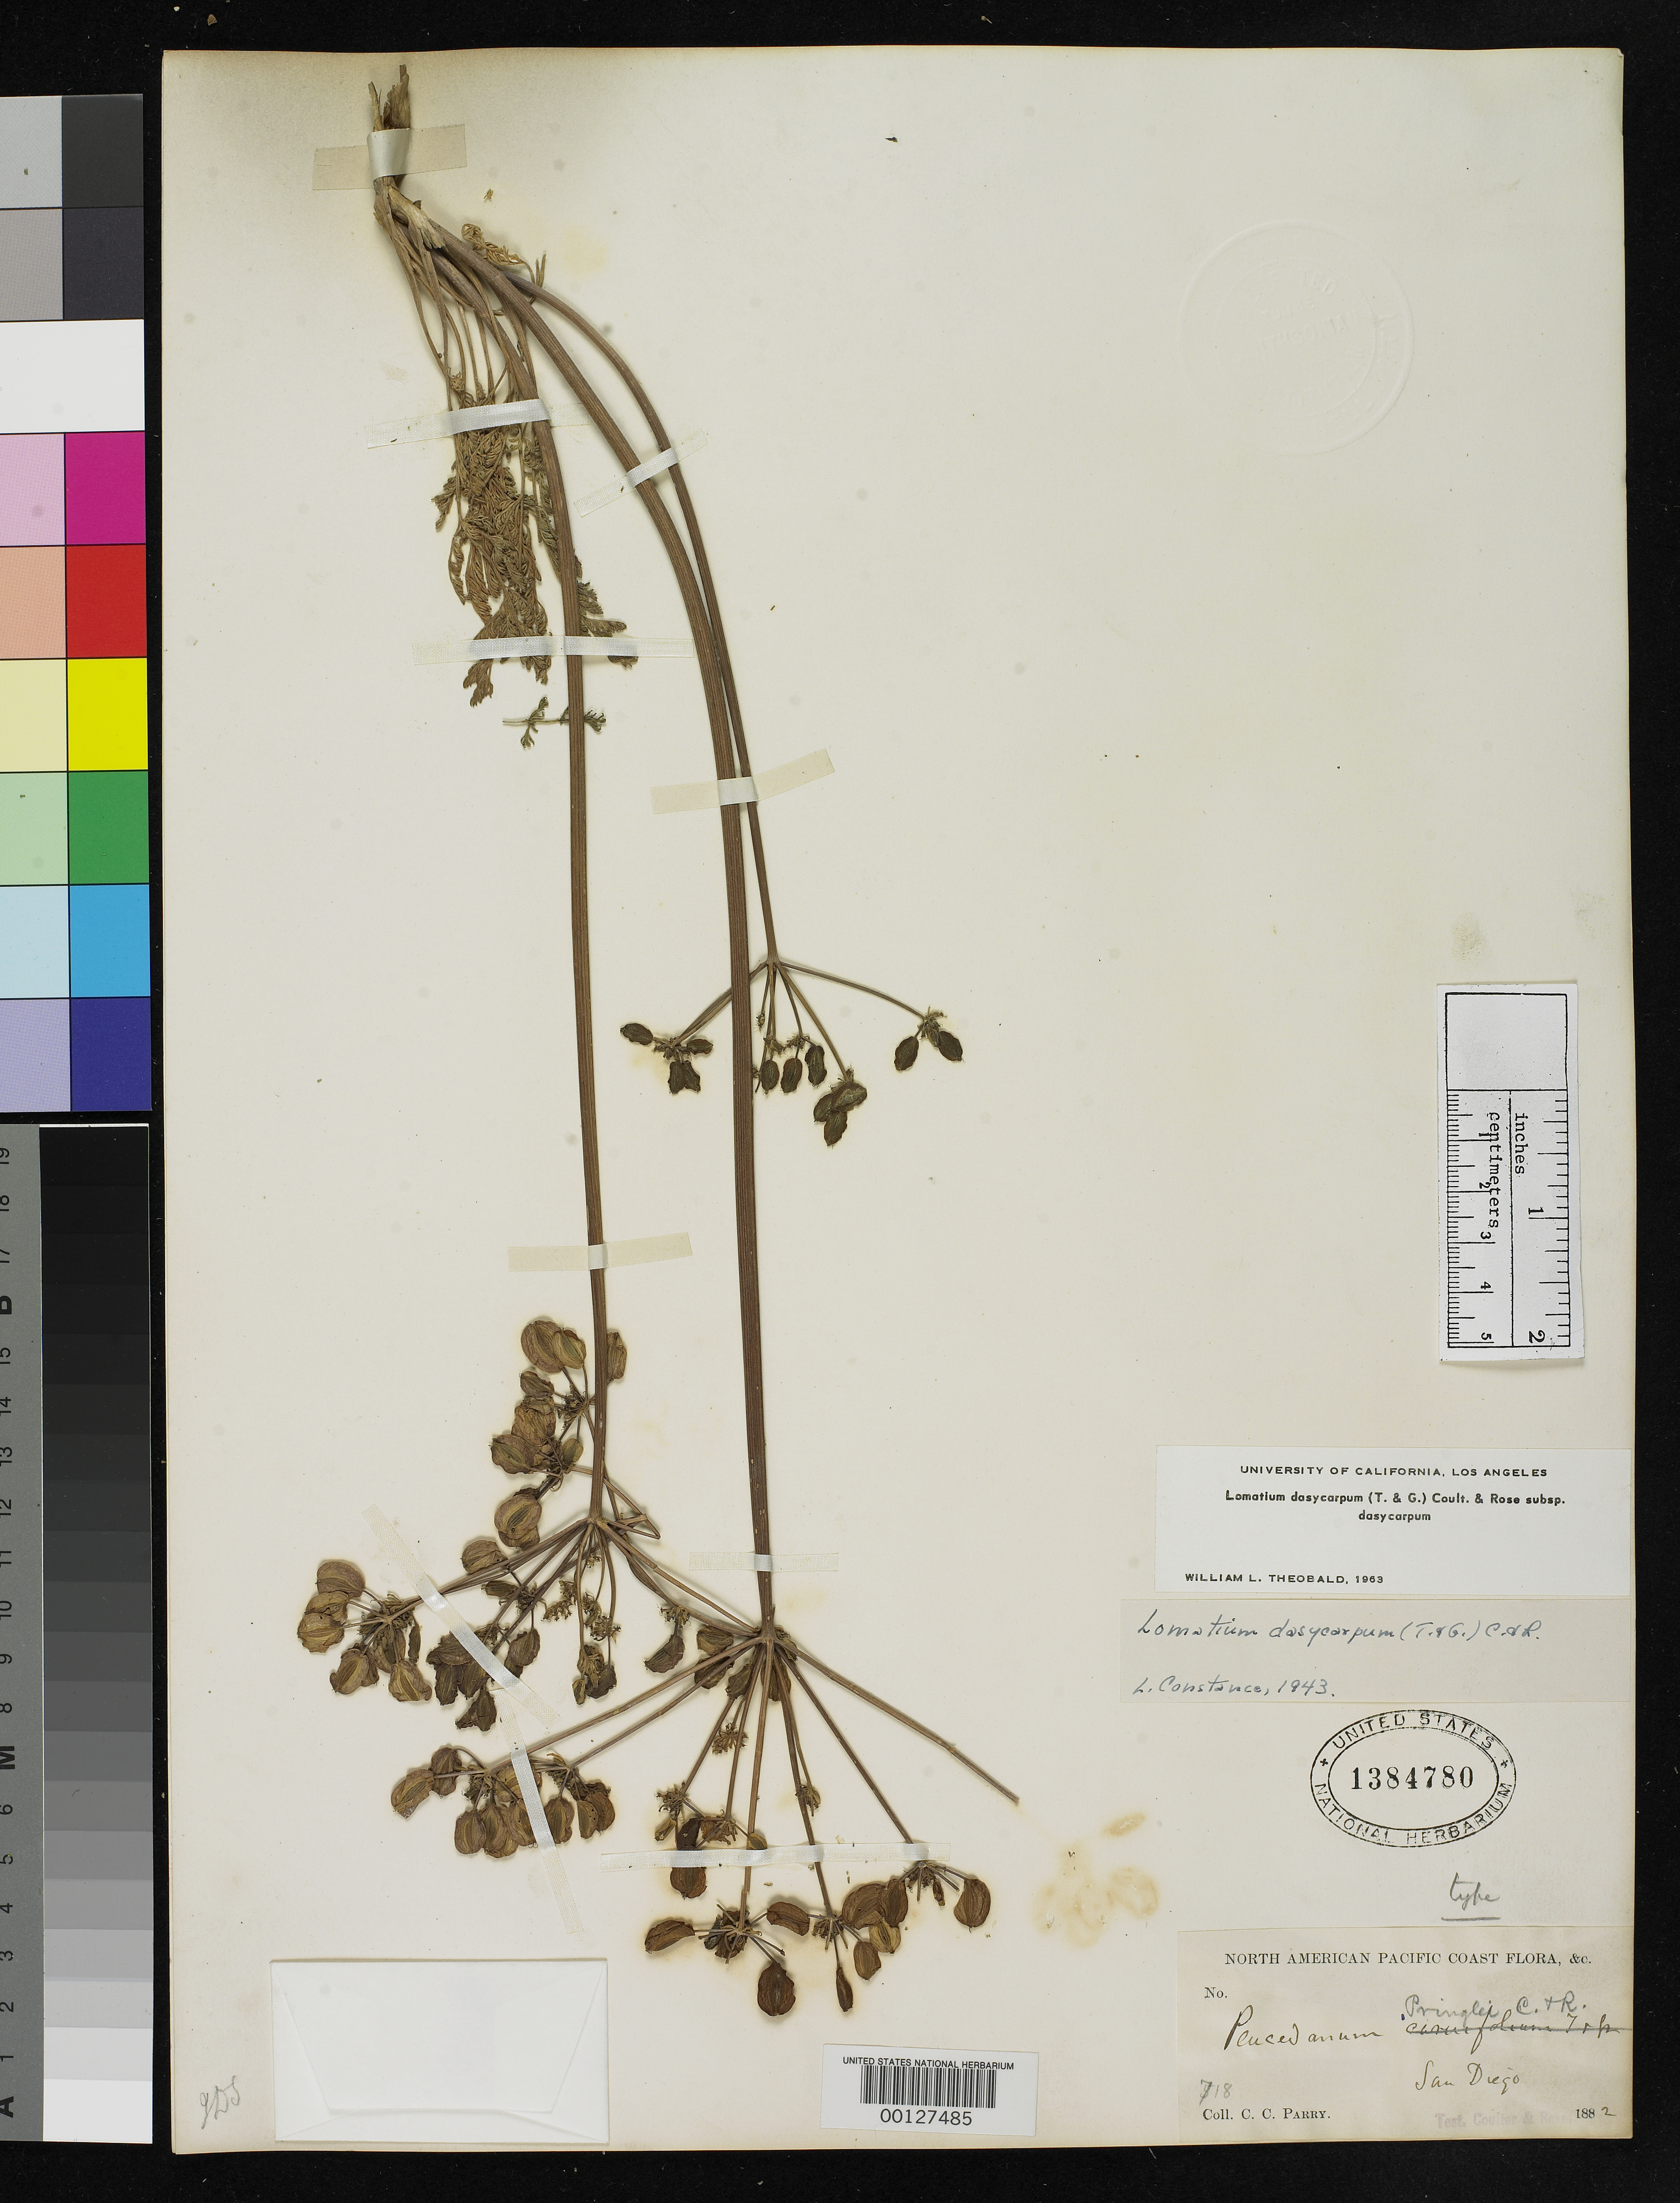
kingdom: Plantae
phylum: Tracheophyta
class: Magnoliopsida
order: Apiales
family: Apiaceae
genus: Peucedanum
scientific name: Peucedanum pringlei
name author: J.M. Coult. & Rose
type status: Syntype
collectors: C. G. Pringle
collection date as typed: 04 May 1882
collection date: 1882-05-04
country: United States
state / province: California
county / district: San Diego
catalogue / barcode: US 1384780